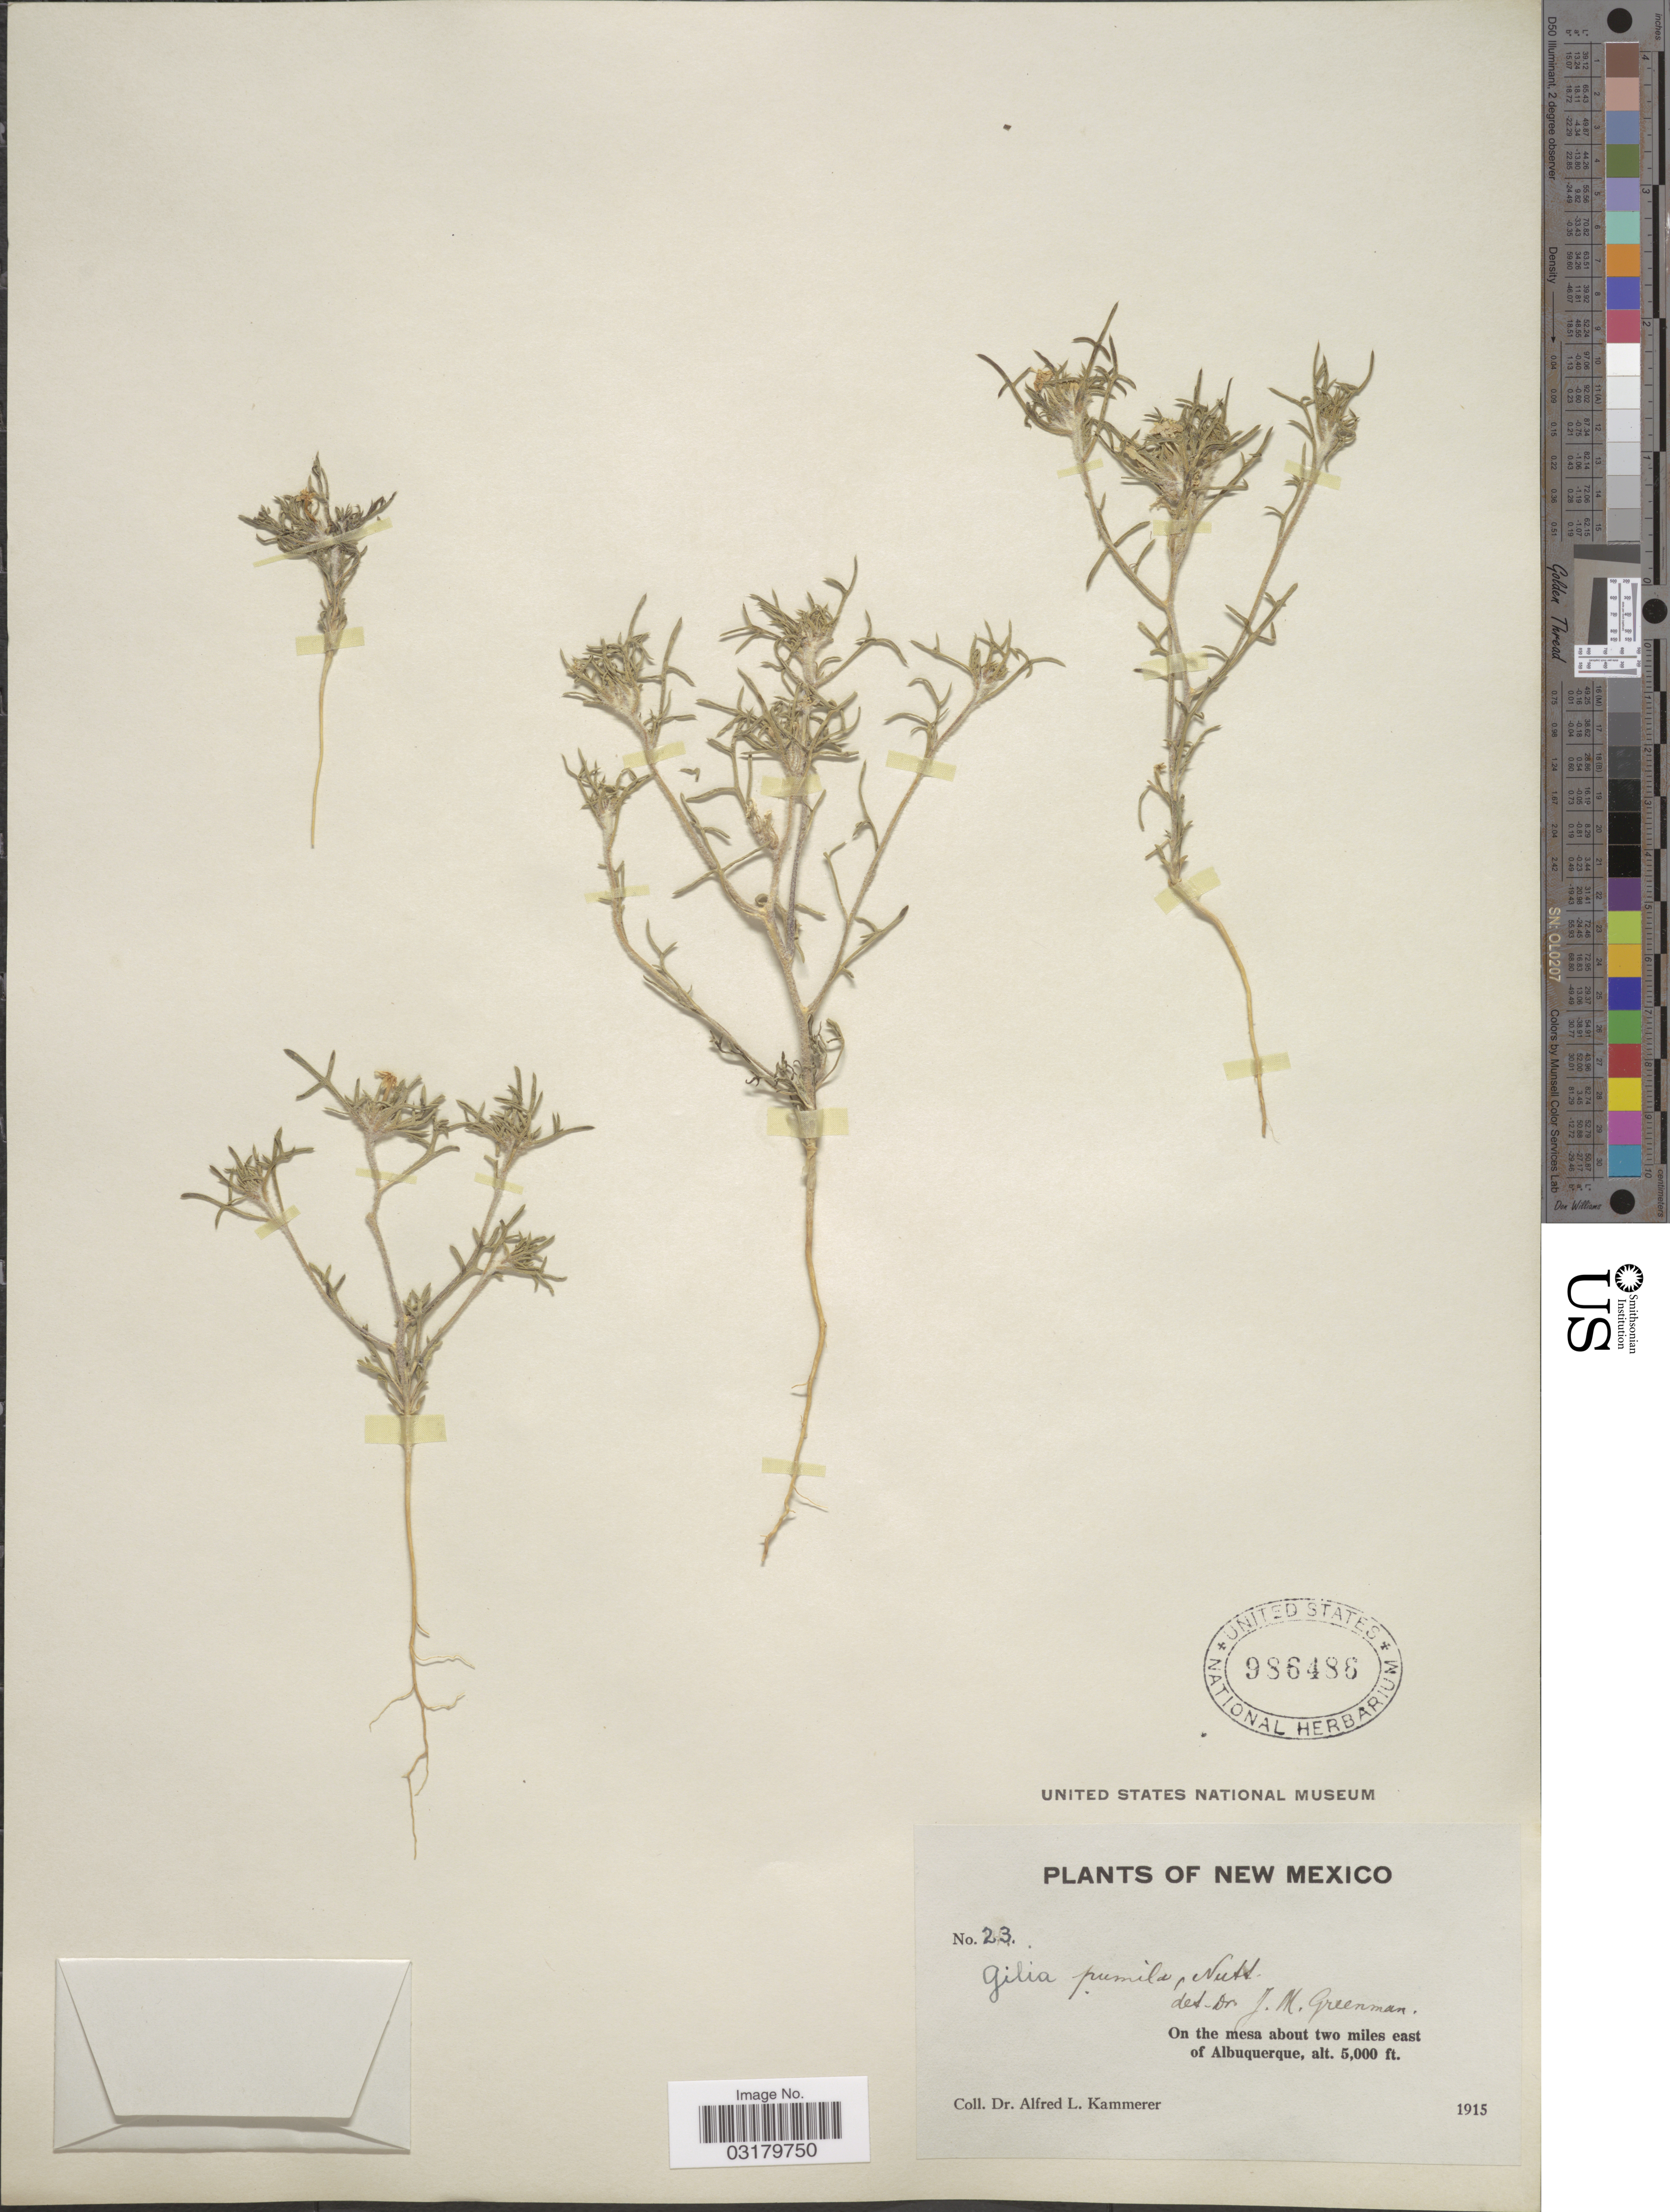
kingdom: Plantae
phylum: Tracheophyta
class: Magnoliopsida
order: Ericales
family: Polemoniaceae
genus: Ipomopsis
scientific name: Ipomopsis pumila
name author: (Nutt.) V.E. Grant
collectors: A. Kammerer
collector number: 23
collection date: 1915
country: United States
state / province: New Mexico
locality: On the mesa about two miles east of Albuquerque.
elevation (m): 1524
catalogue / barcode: US 986486